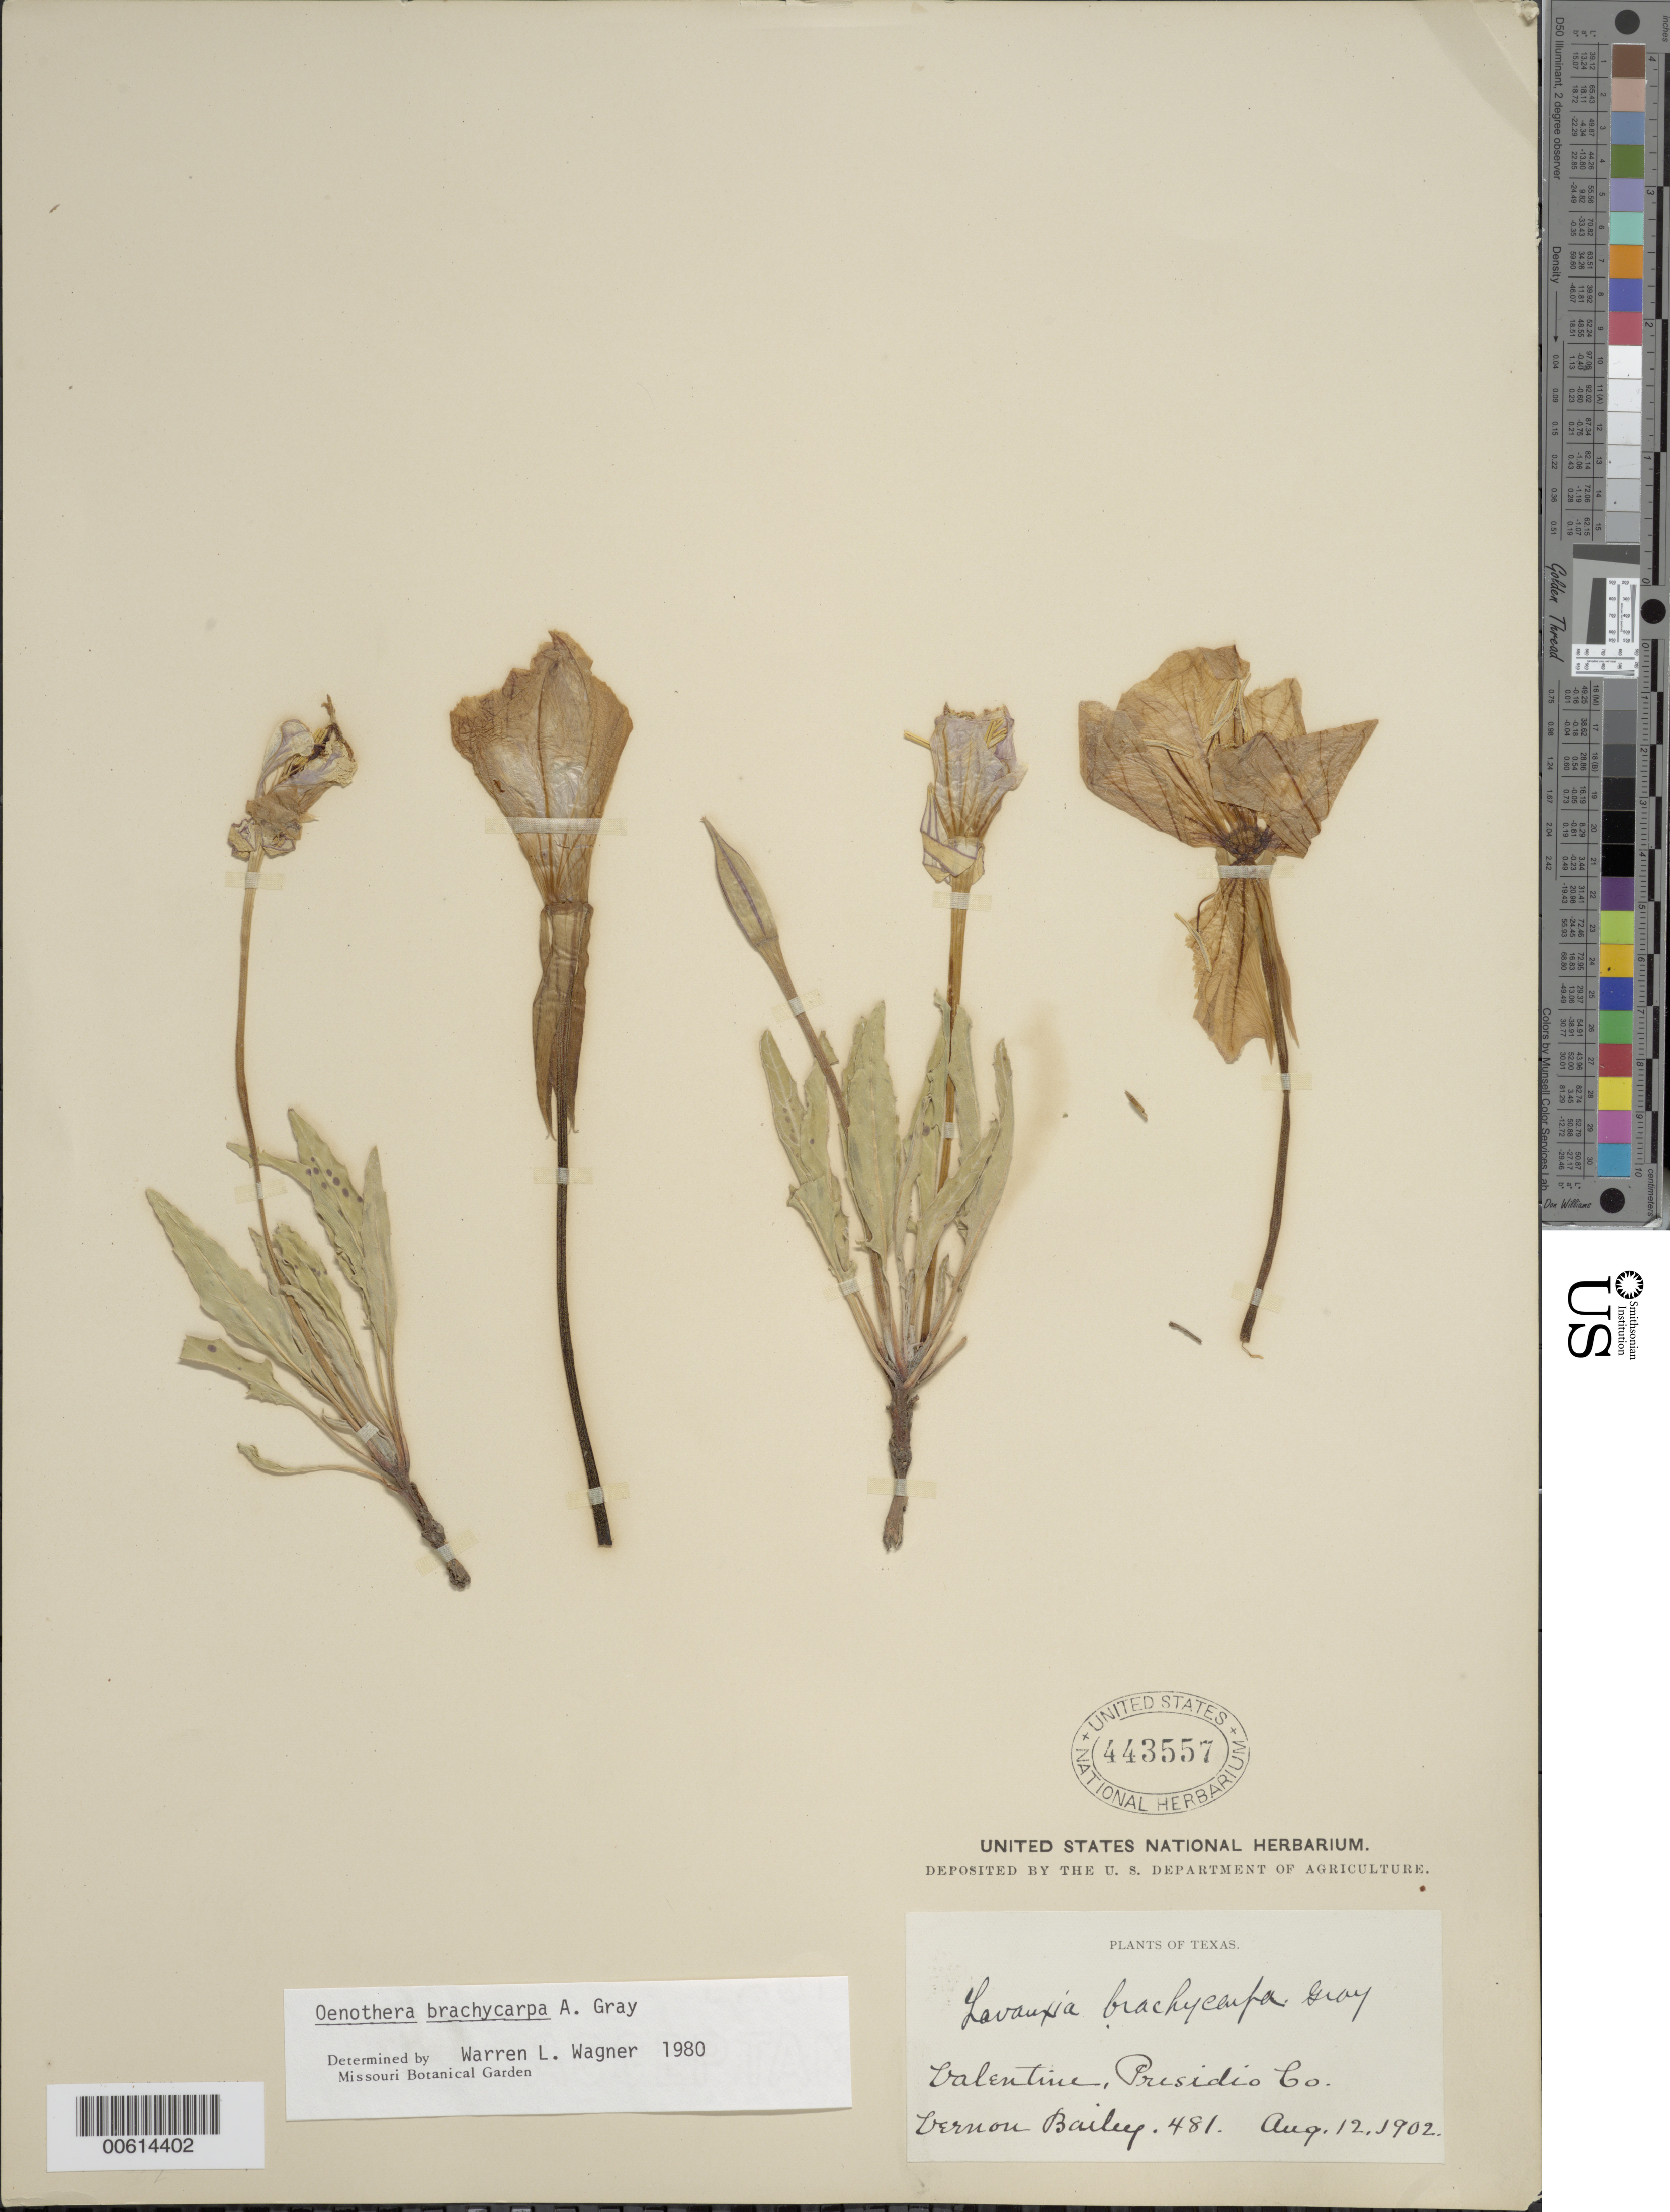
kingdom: Plantae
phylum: Tracheophyta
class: Magnoliopsida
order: Myrtales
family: Onagraceae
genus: Oenothera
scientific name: Oenothera brachycarpa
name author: A. Gray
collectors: V. O. Bailey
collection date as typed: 12 Aug 1902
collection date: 1902-08-12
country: United States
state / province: Texas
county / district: Presidio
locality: Valentine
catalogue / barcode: US 443557